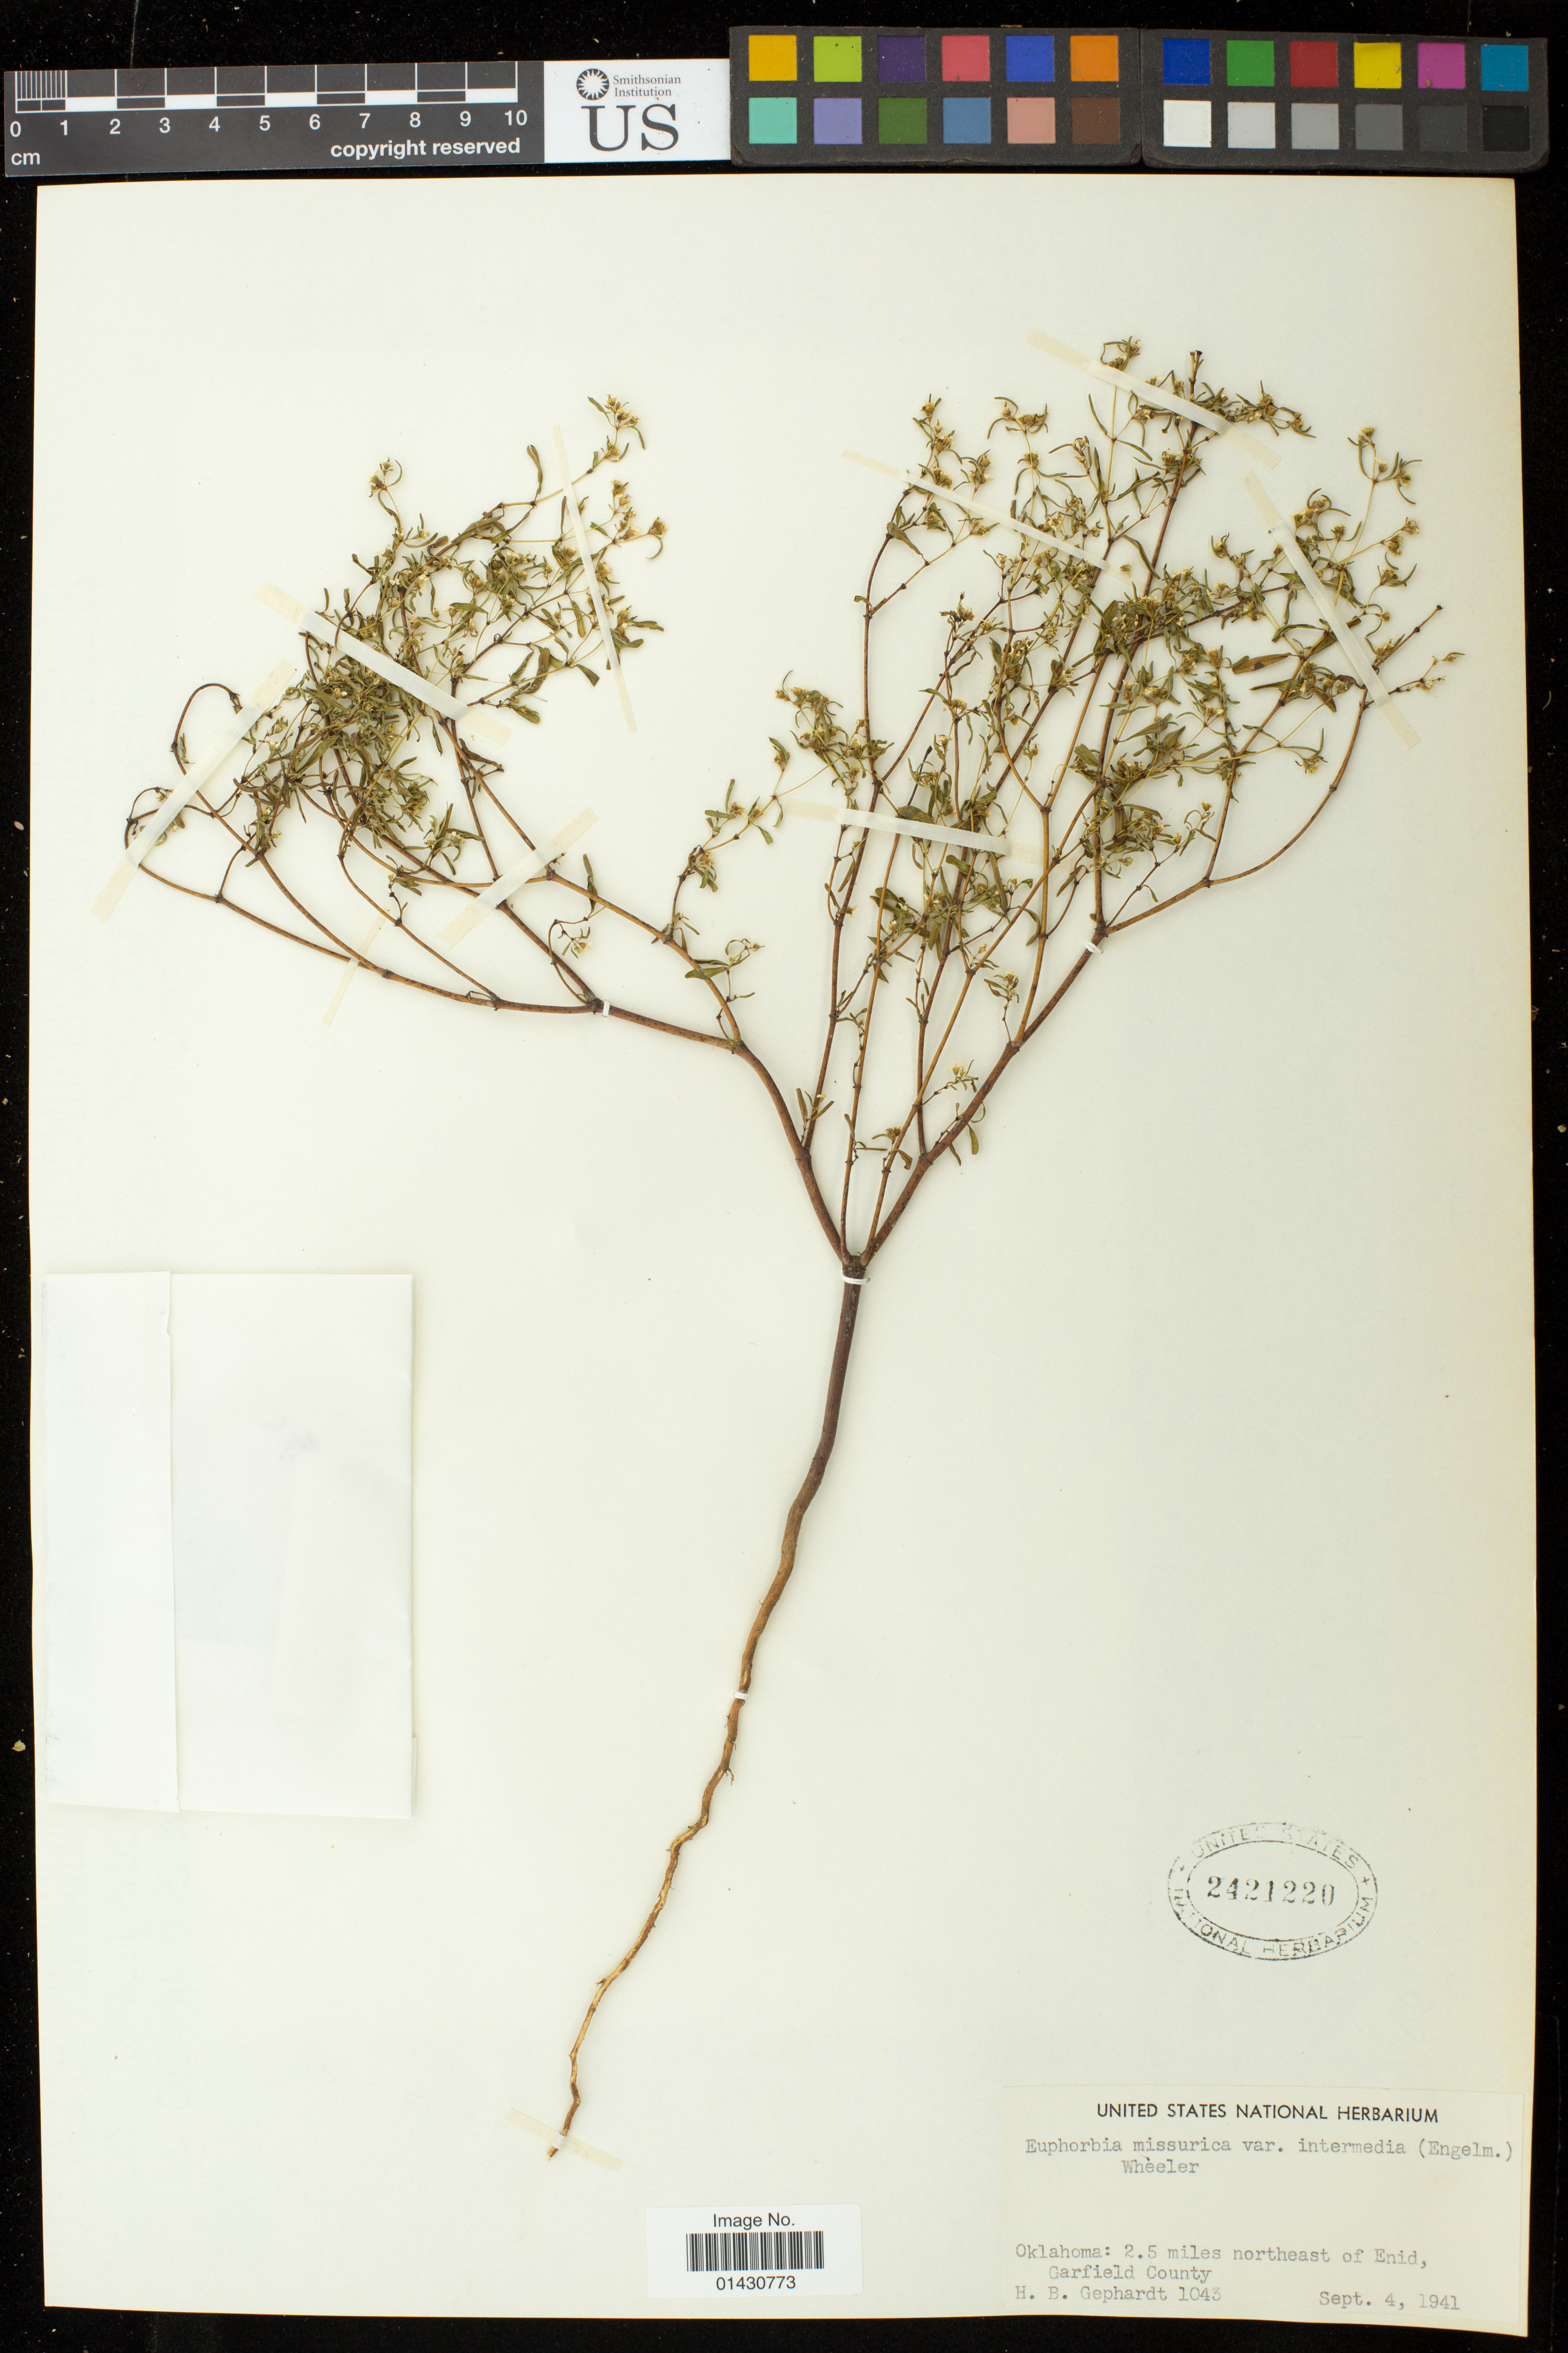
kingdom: Plantae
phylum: Tracheophyta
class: Magnoliopsida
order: Malpighiales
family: Euphorbiaceae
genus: Euphorbia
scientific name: Euphorbia missurica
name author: Raf.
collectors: H. Gephardt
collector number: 1043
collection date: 1941-09-04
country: United States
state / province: Oklahoma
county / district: Garfield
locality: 2.5 miles northeast of Enid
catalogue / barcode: US 2421220